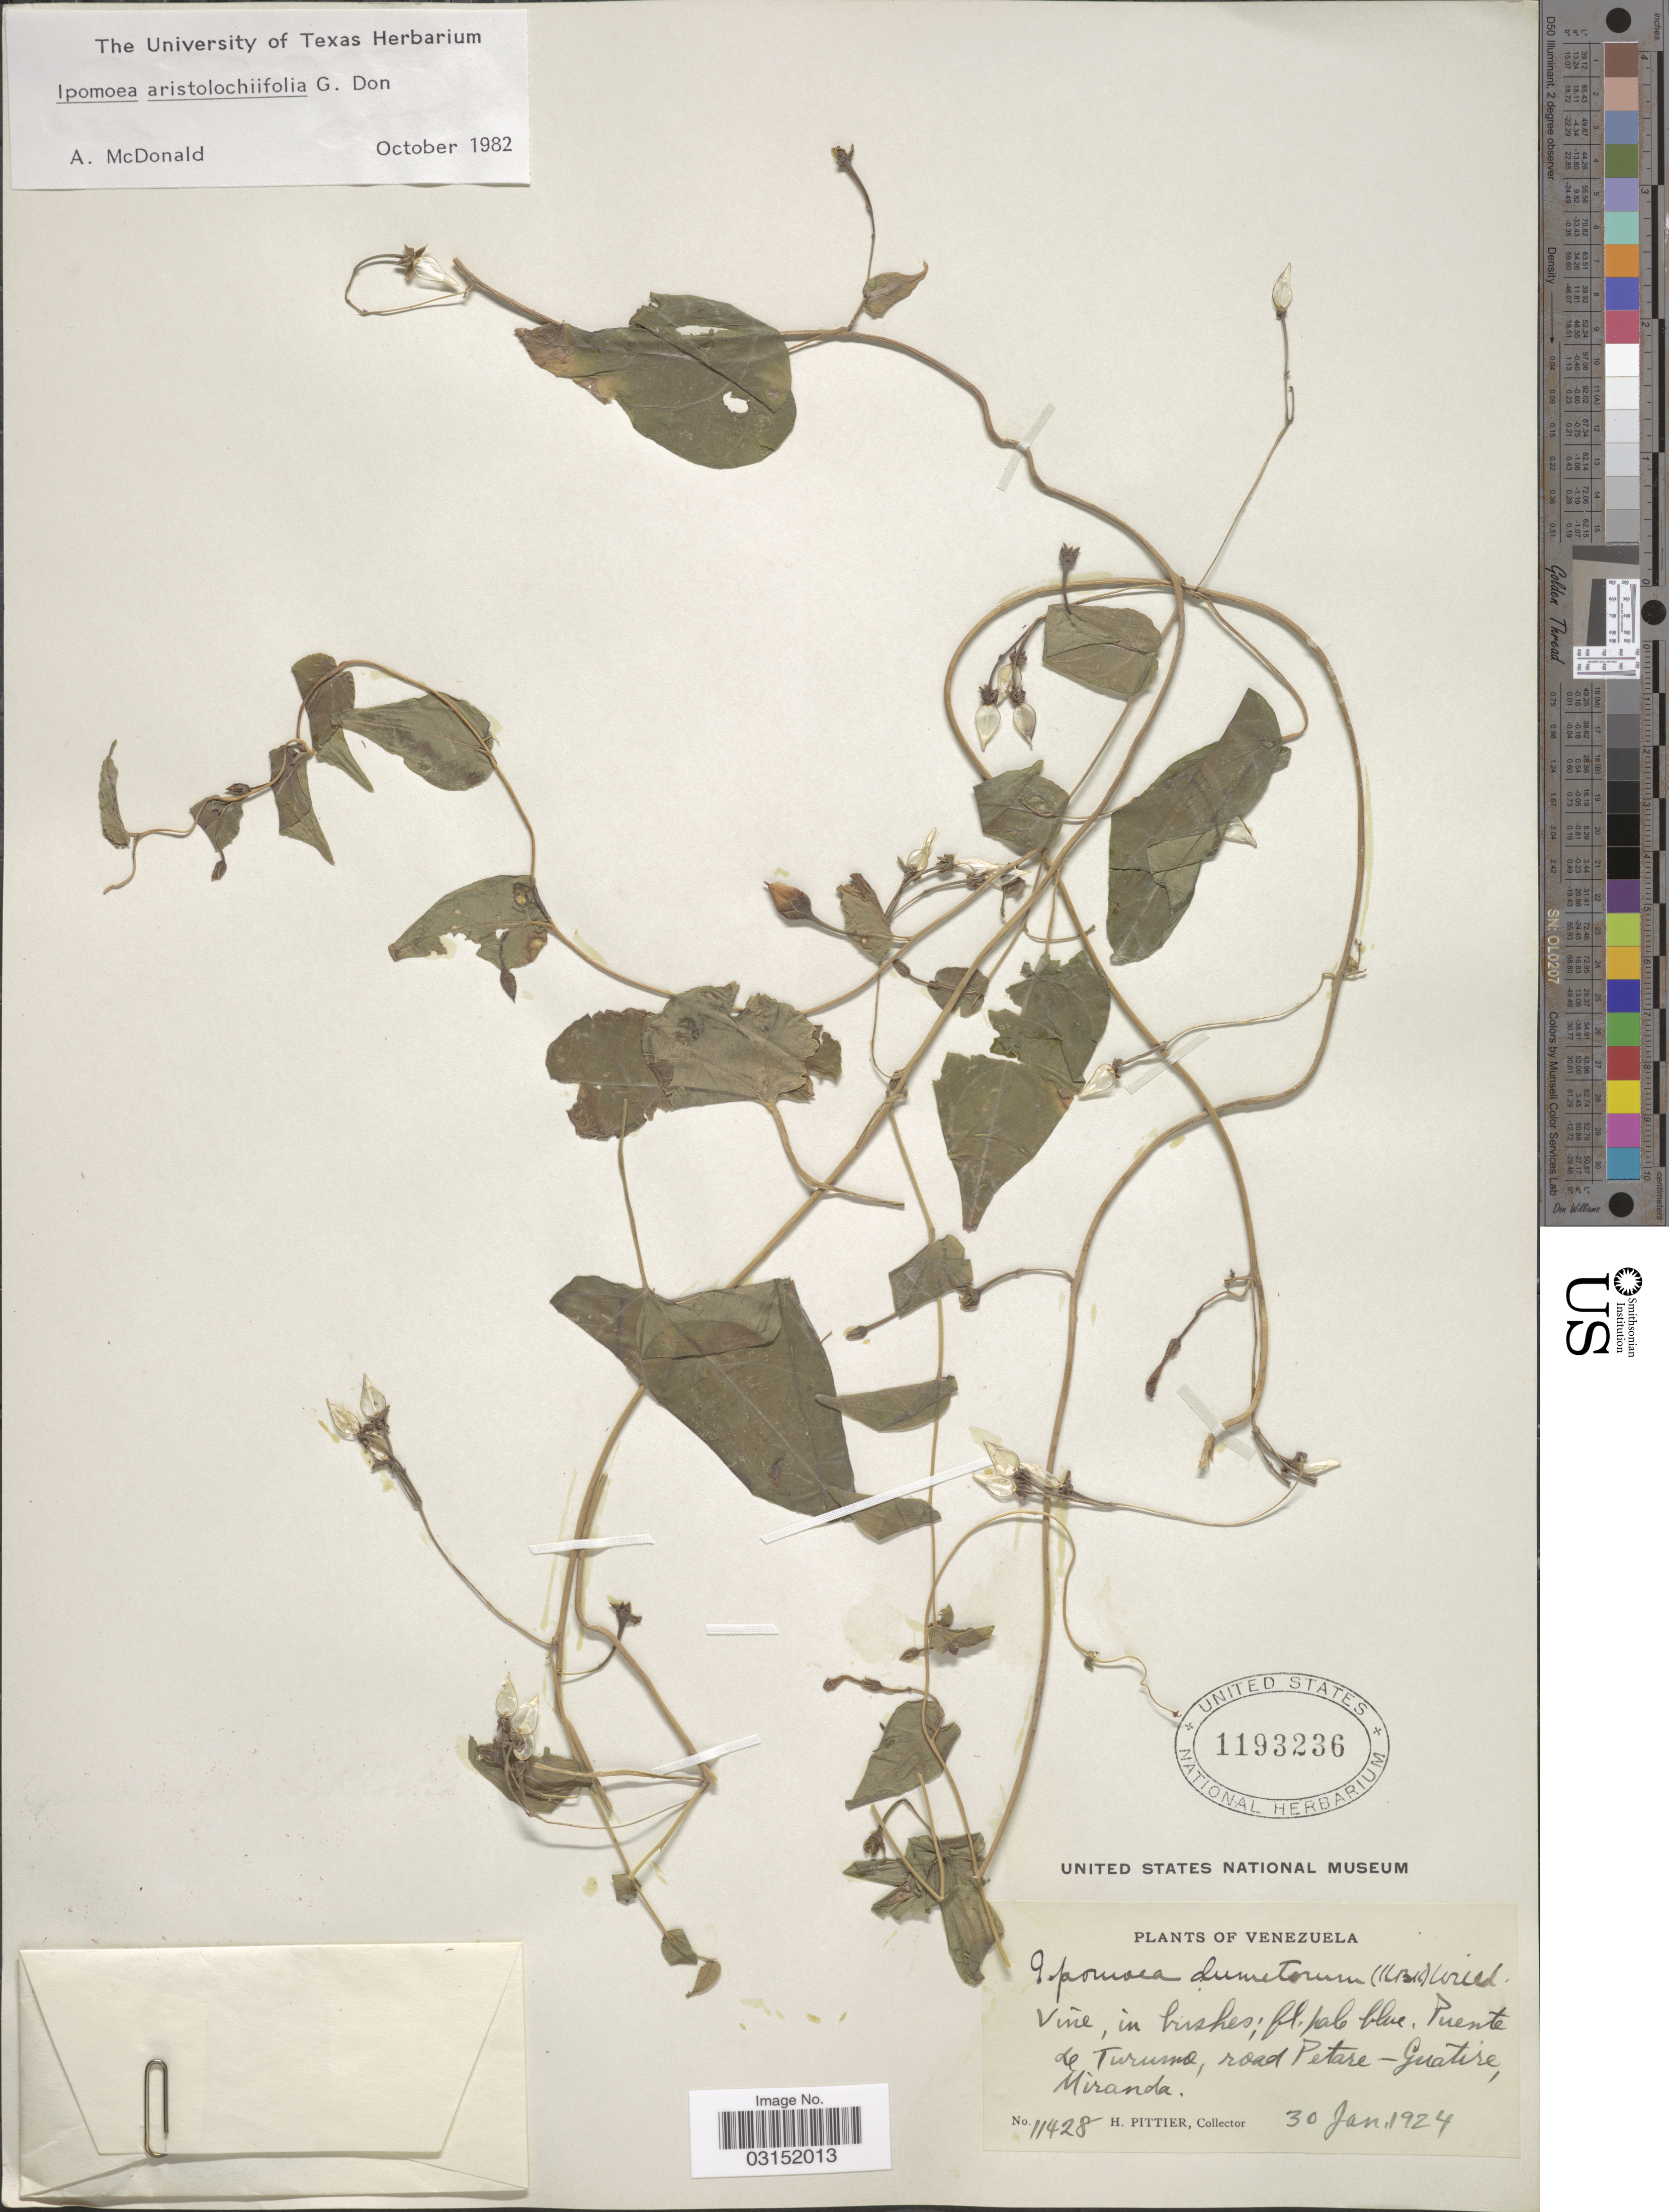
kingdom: Plantae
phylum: Tracheophyta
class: Magnoliopsida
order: Solanales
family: Convolvulaceae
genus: Ipomoea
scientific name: Ipomoea aristolochiifolia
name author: G. Don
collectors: H. F. Pittier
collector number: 11428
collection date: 1924-01-30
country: Venezuela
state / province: Miranda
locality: Puente de Turuma, road Petare-Guatire, Miranda.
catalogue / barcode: US 1193236